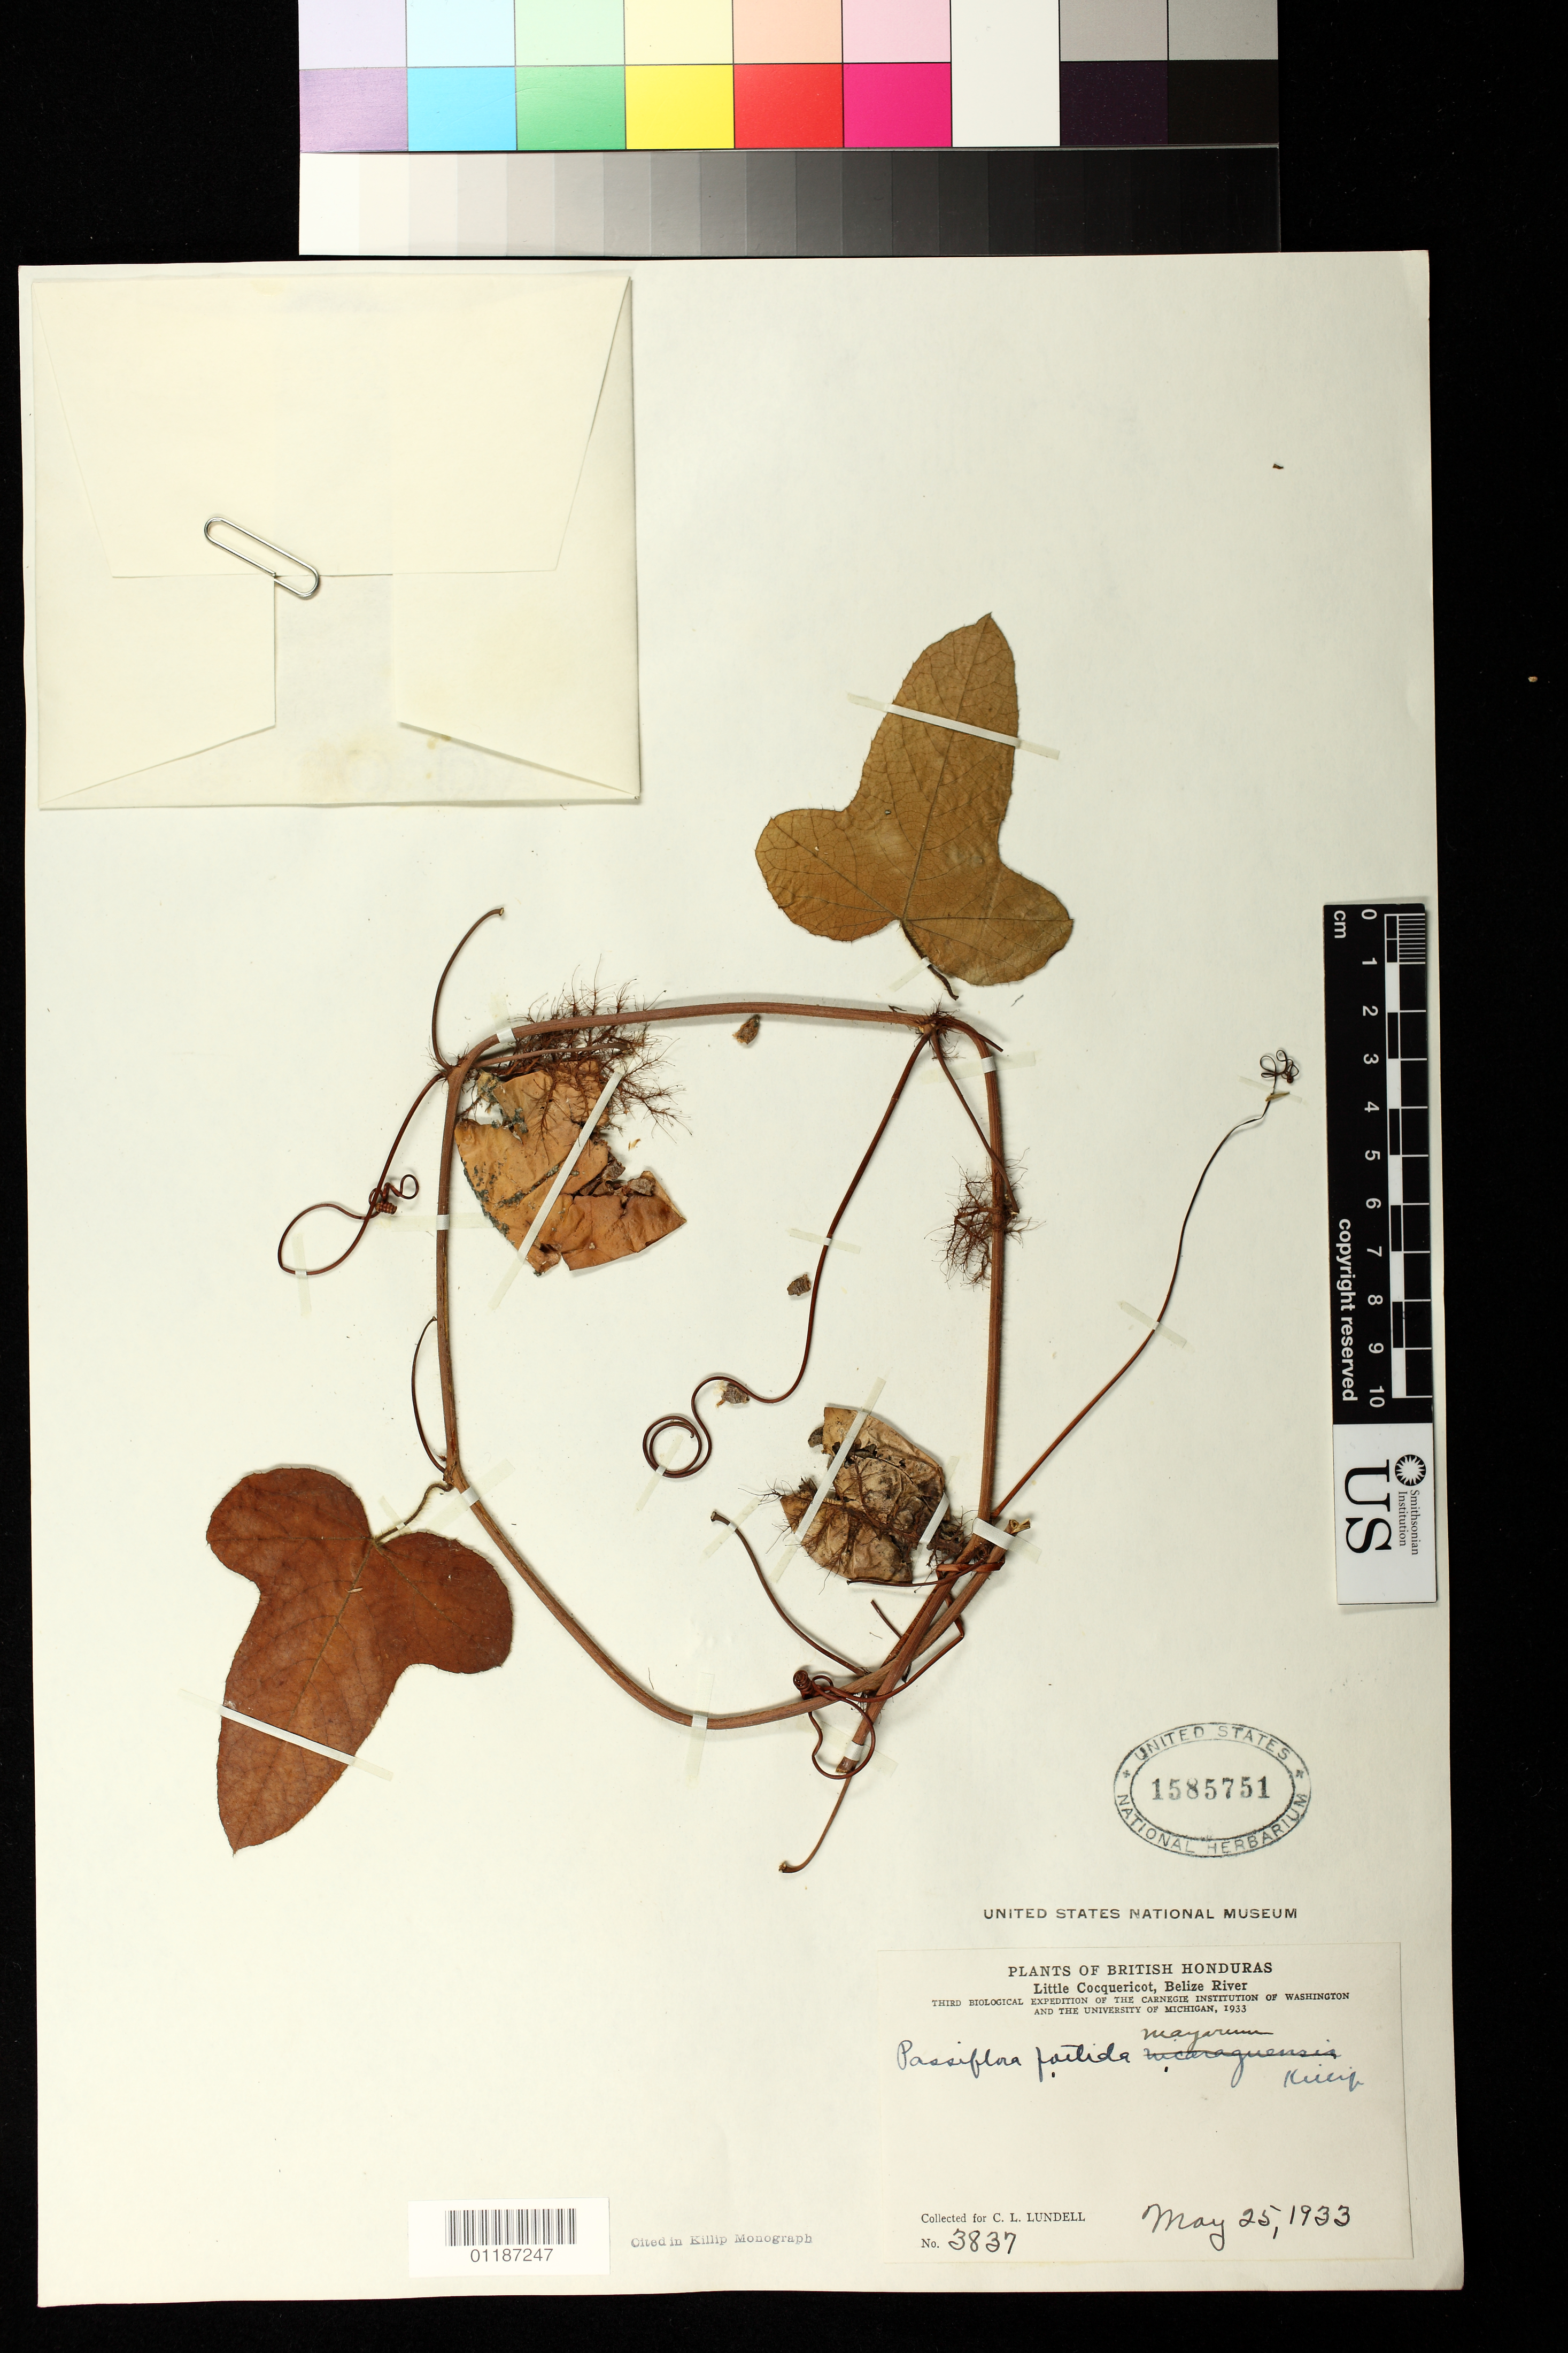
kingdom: Plantae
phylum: Tracheophyta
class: Magnoliopsida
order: Malpighiales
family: Passifloraceae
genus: Passiflora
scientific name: Passiflora foetida var. mayarum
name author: Killip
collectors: C. L. Lundell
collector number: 3837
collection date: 1933-05-25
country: Belize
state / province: Cayo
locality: Little Cocquericot, Belize River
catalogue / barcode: US 1585751